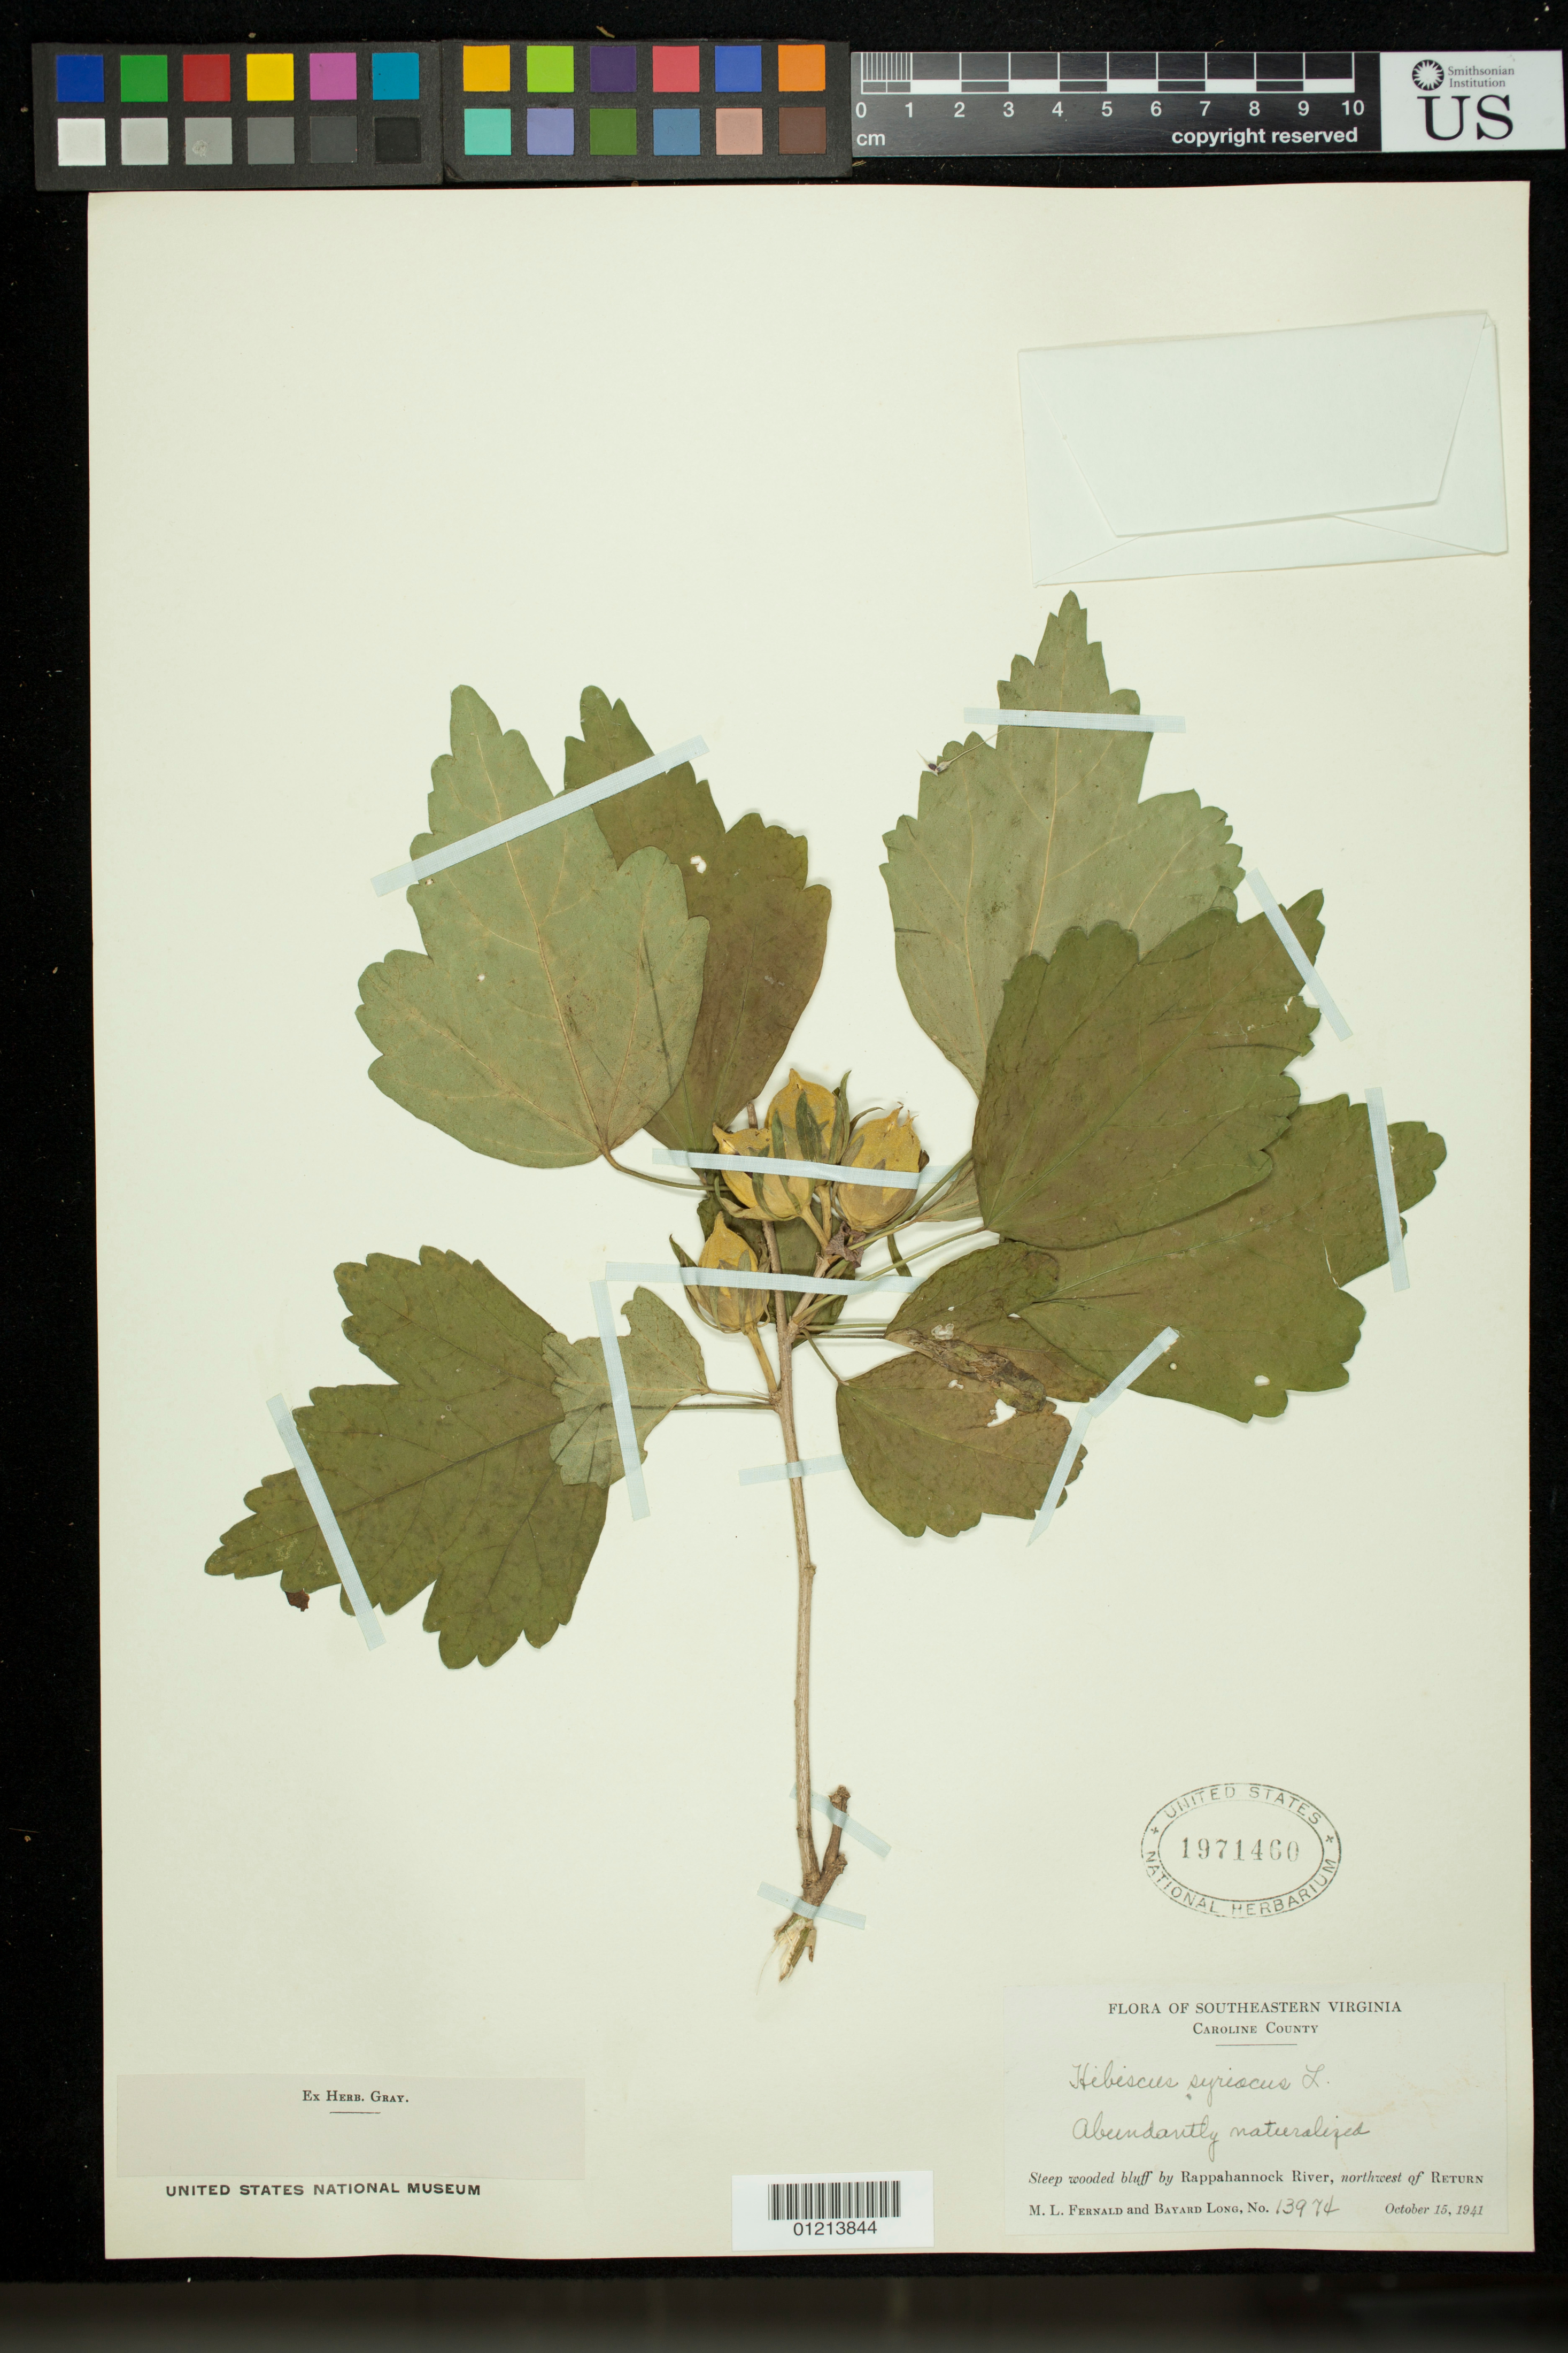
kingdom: Plantae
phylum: Tracheophyta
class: Magnoliopsida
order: Malvales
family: Malvaceae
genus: Hibiscus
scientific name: Hibiscus syriacus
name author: L.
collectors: M. L. Fernald & B. H. Long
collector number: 13974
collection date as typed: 15 Oct 1941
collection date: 1941-10-15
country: United States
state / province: Virginia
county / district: Caroline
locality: Southeastern Virginia. Caroline County. Steep wooded bluff by Rappahannock River, northwest of Return.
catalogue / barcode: US 1971460